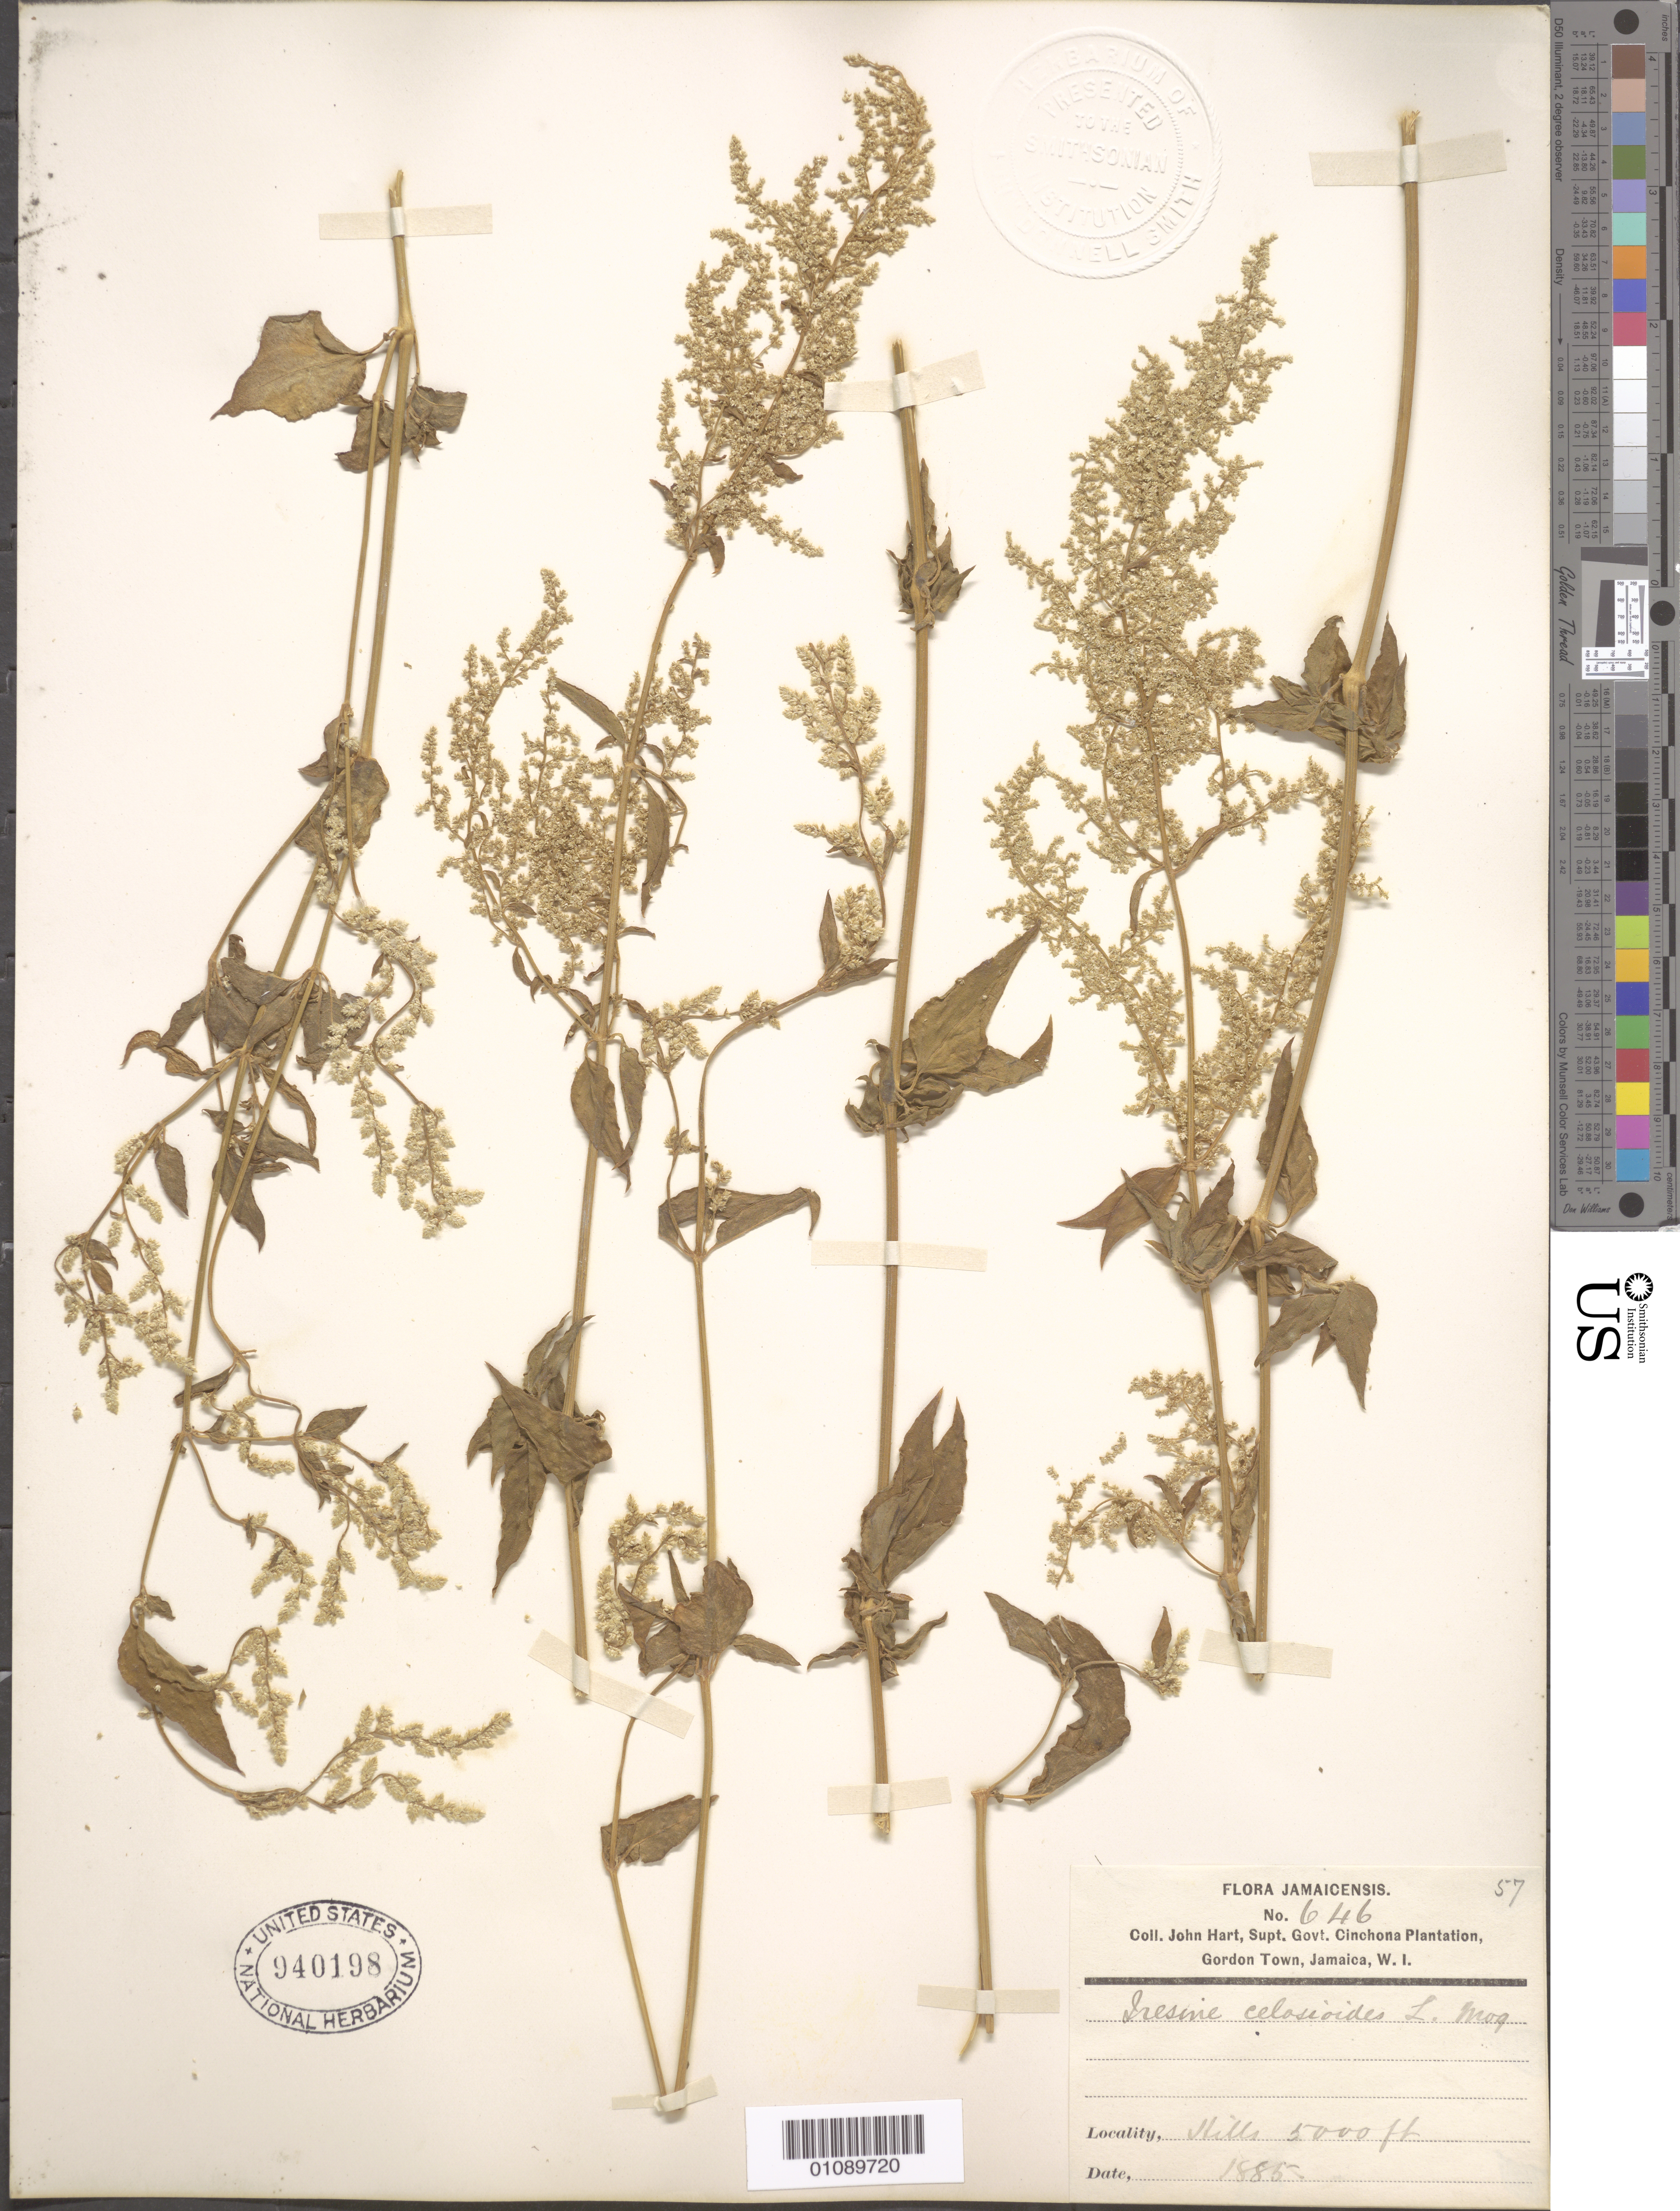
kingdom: Plantae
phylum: Tracheophyta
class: Magnoliopsida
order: Caryophyllales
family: Amaranthaceae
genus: Iresine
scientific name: Iresine celosia subsp. celosia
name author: L.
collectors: J. Hart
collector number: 646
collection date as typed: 1885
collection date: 1885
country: Jamaica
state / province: Saint Andrew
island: Jamaica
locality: Gordon Town, Cinchona plantation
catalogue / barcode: US 940198